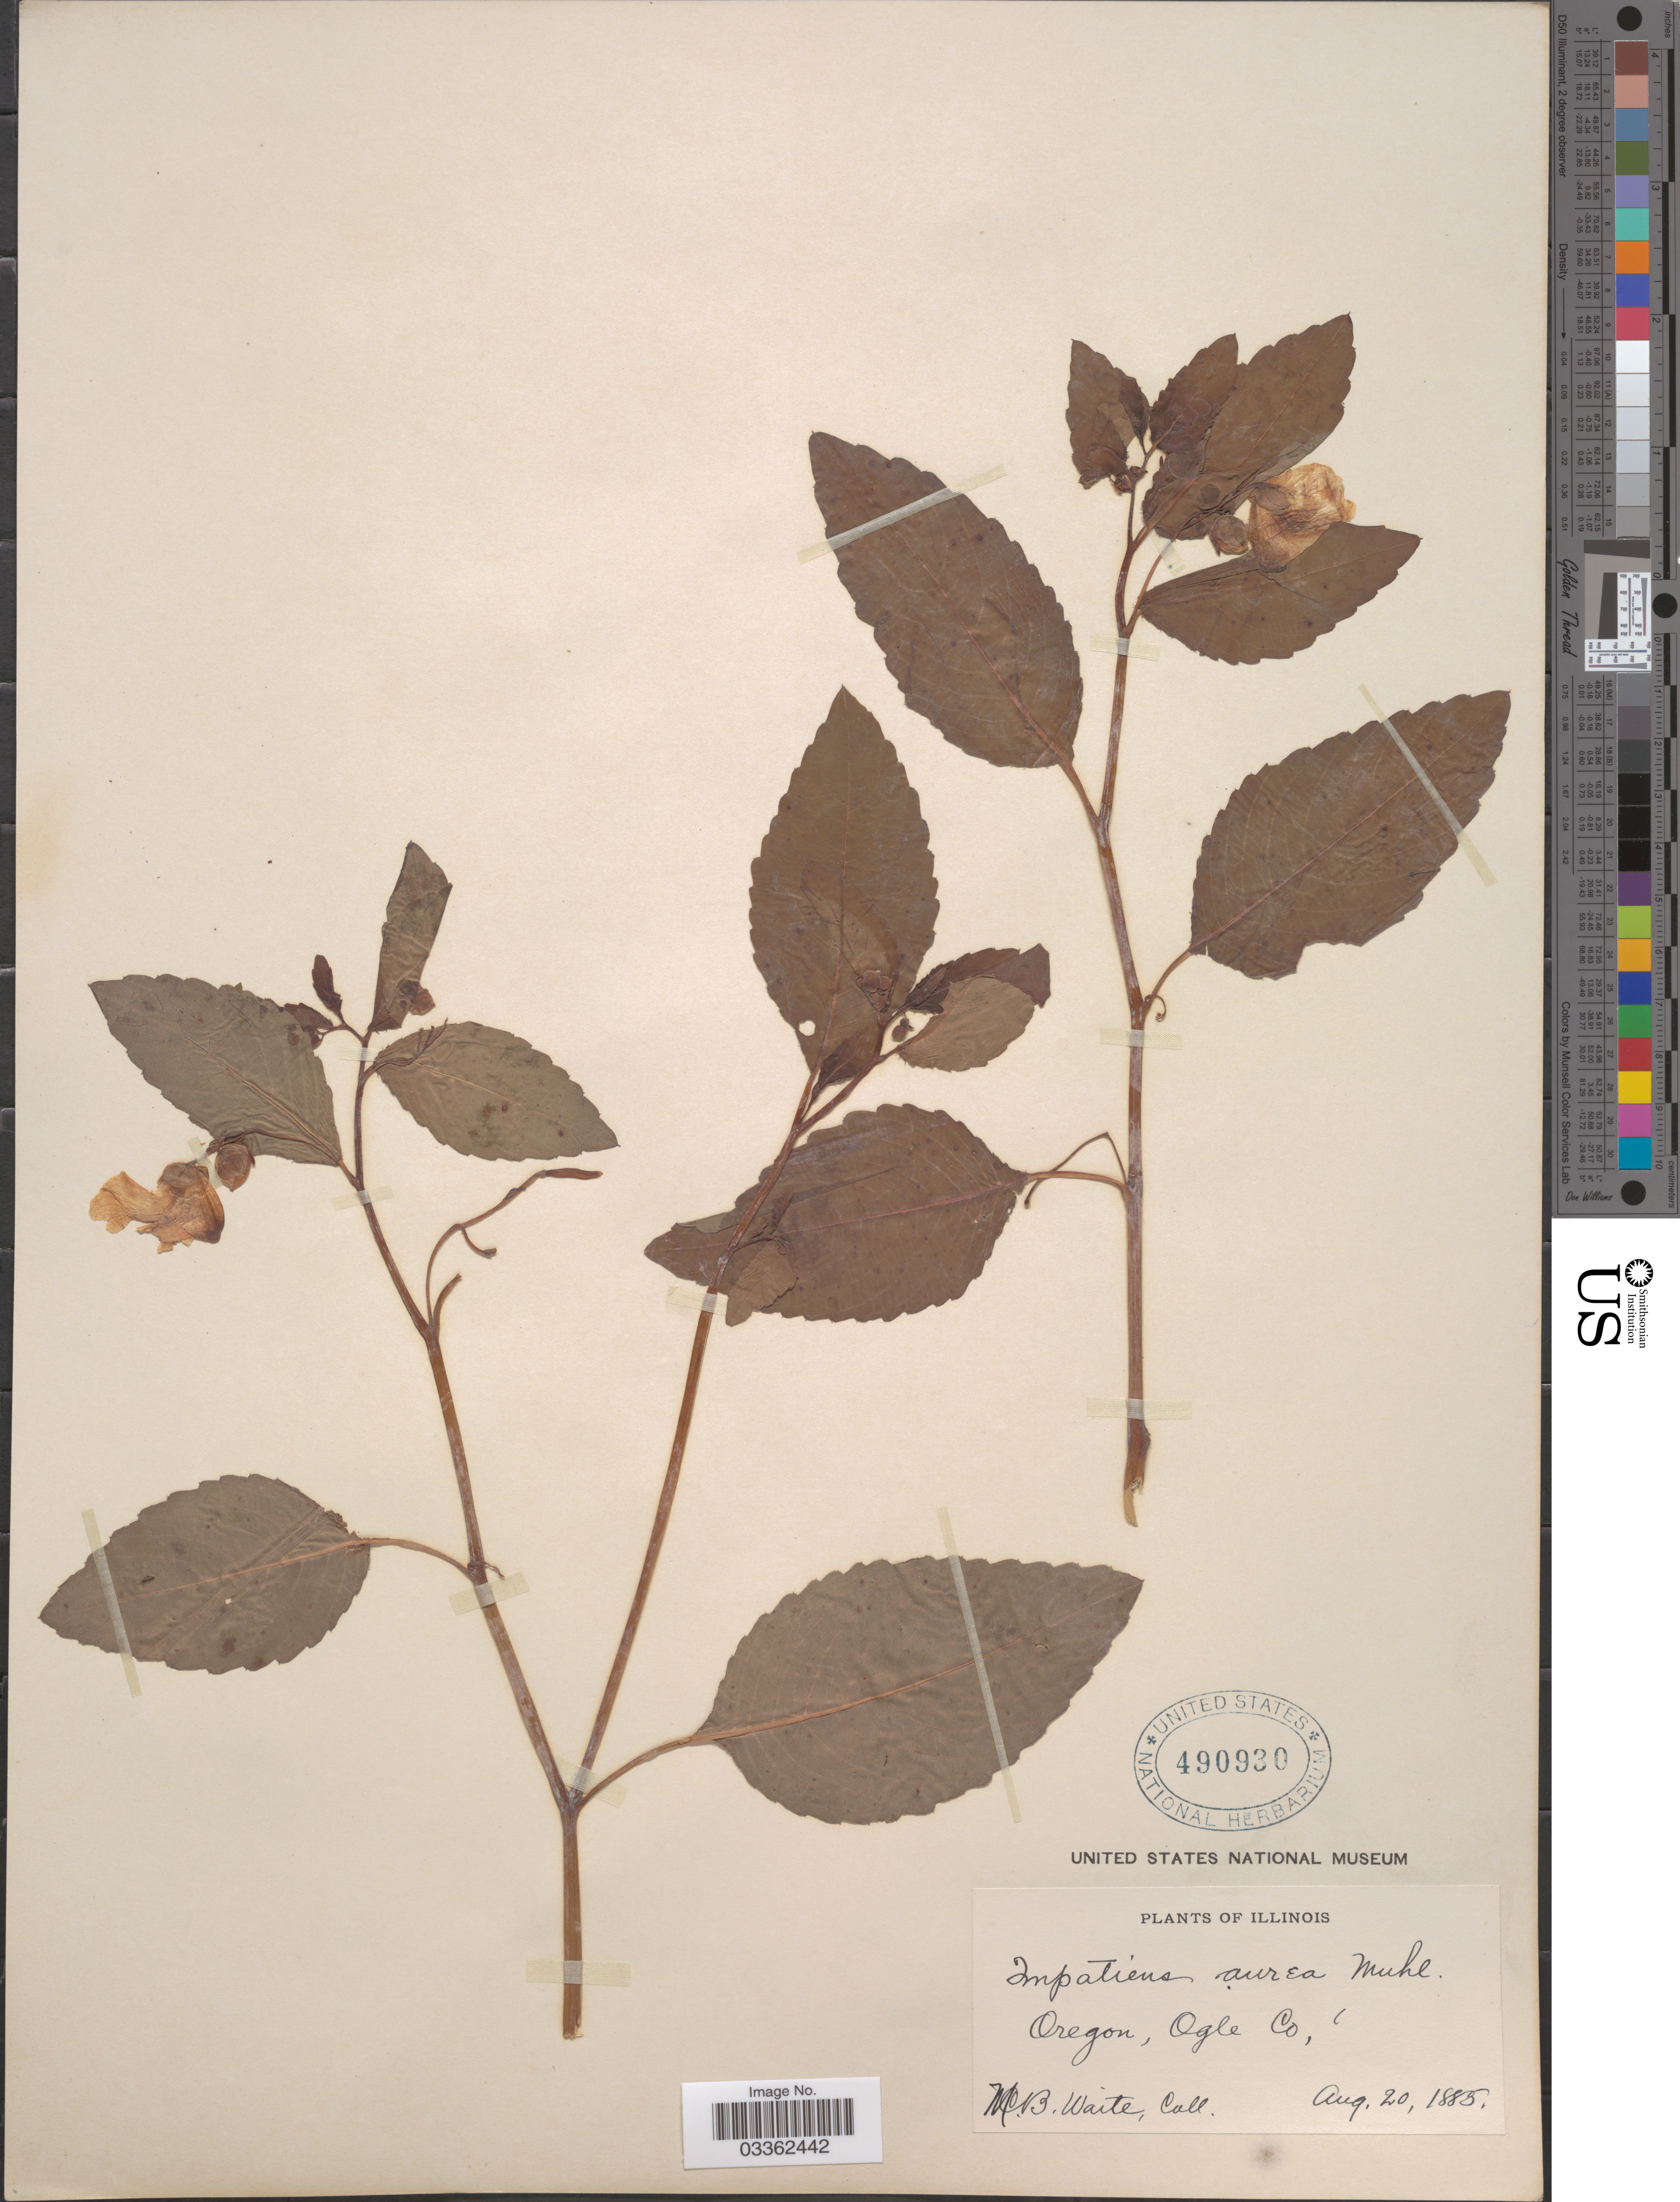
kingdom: Plantae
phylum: Tracheophyta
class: Magnoliopsida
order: Ericales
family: Balsaminaceae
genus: Impatiens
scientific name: Impatiens pallida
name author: Nutt.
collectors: M. B. Waite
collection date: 1885-08-20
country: United States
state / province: Illinois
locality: Oregon, Ogle Co.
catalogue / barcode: US 490930